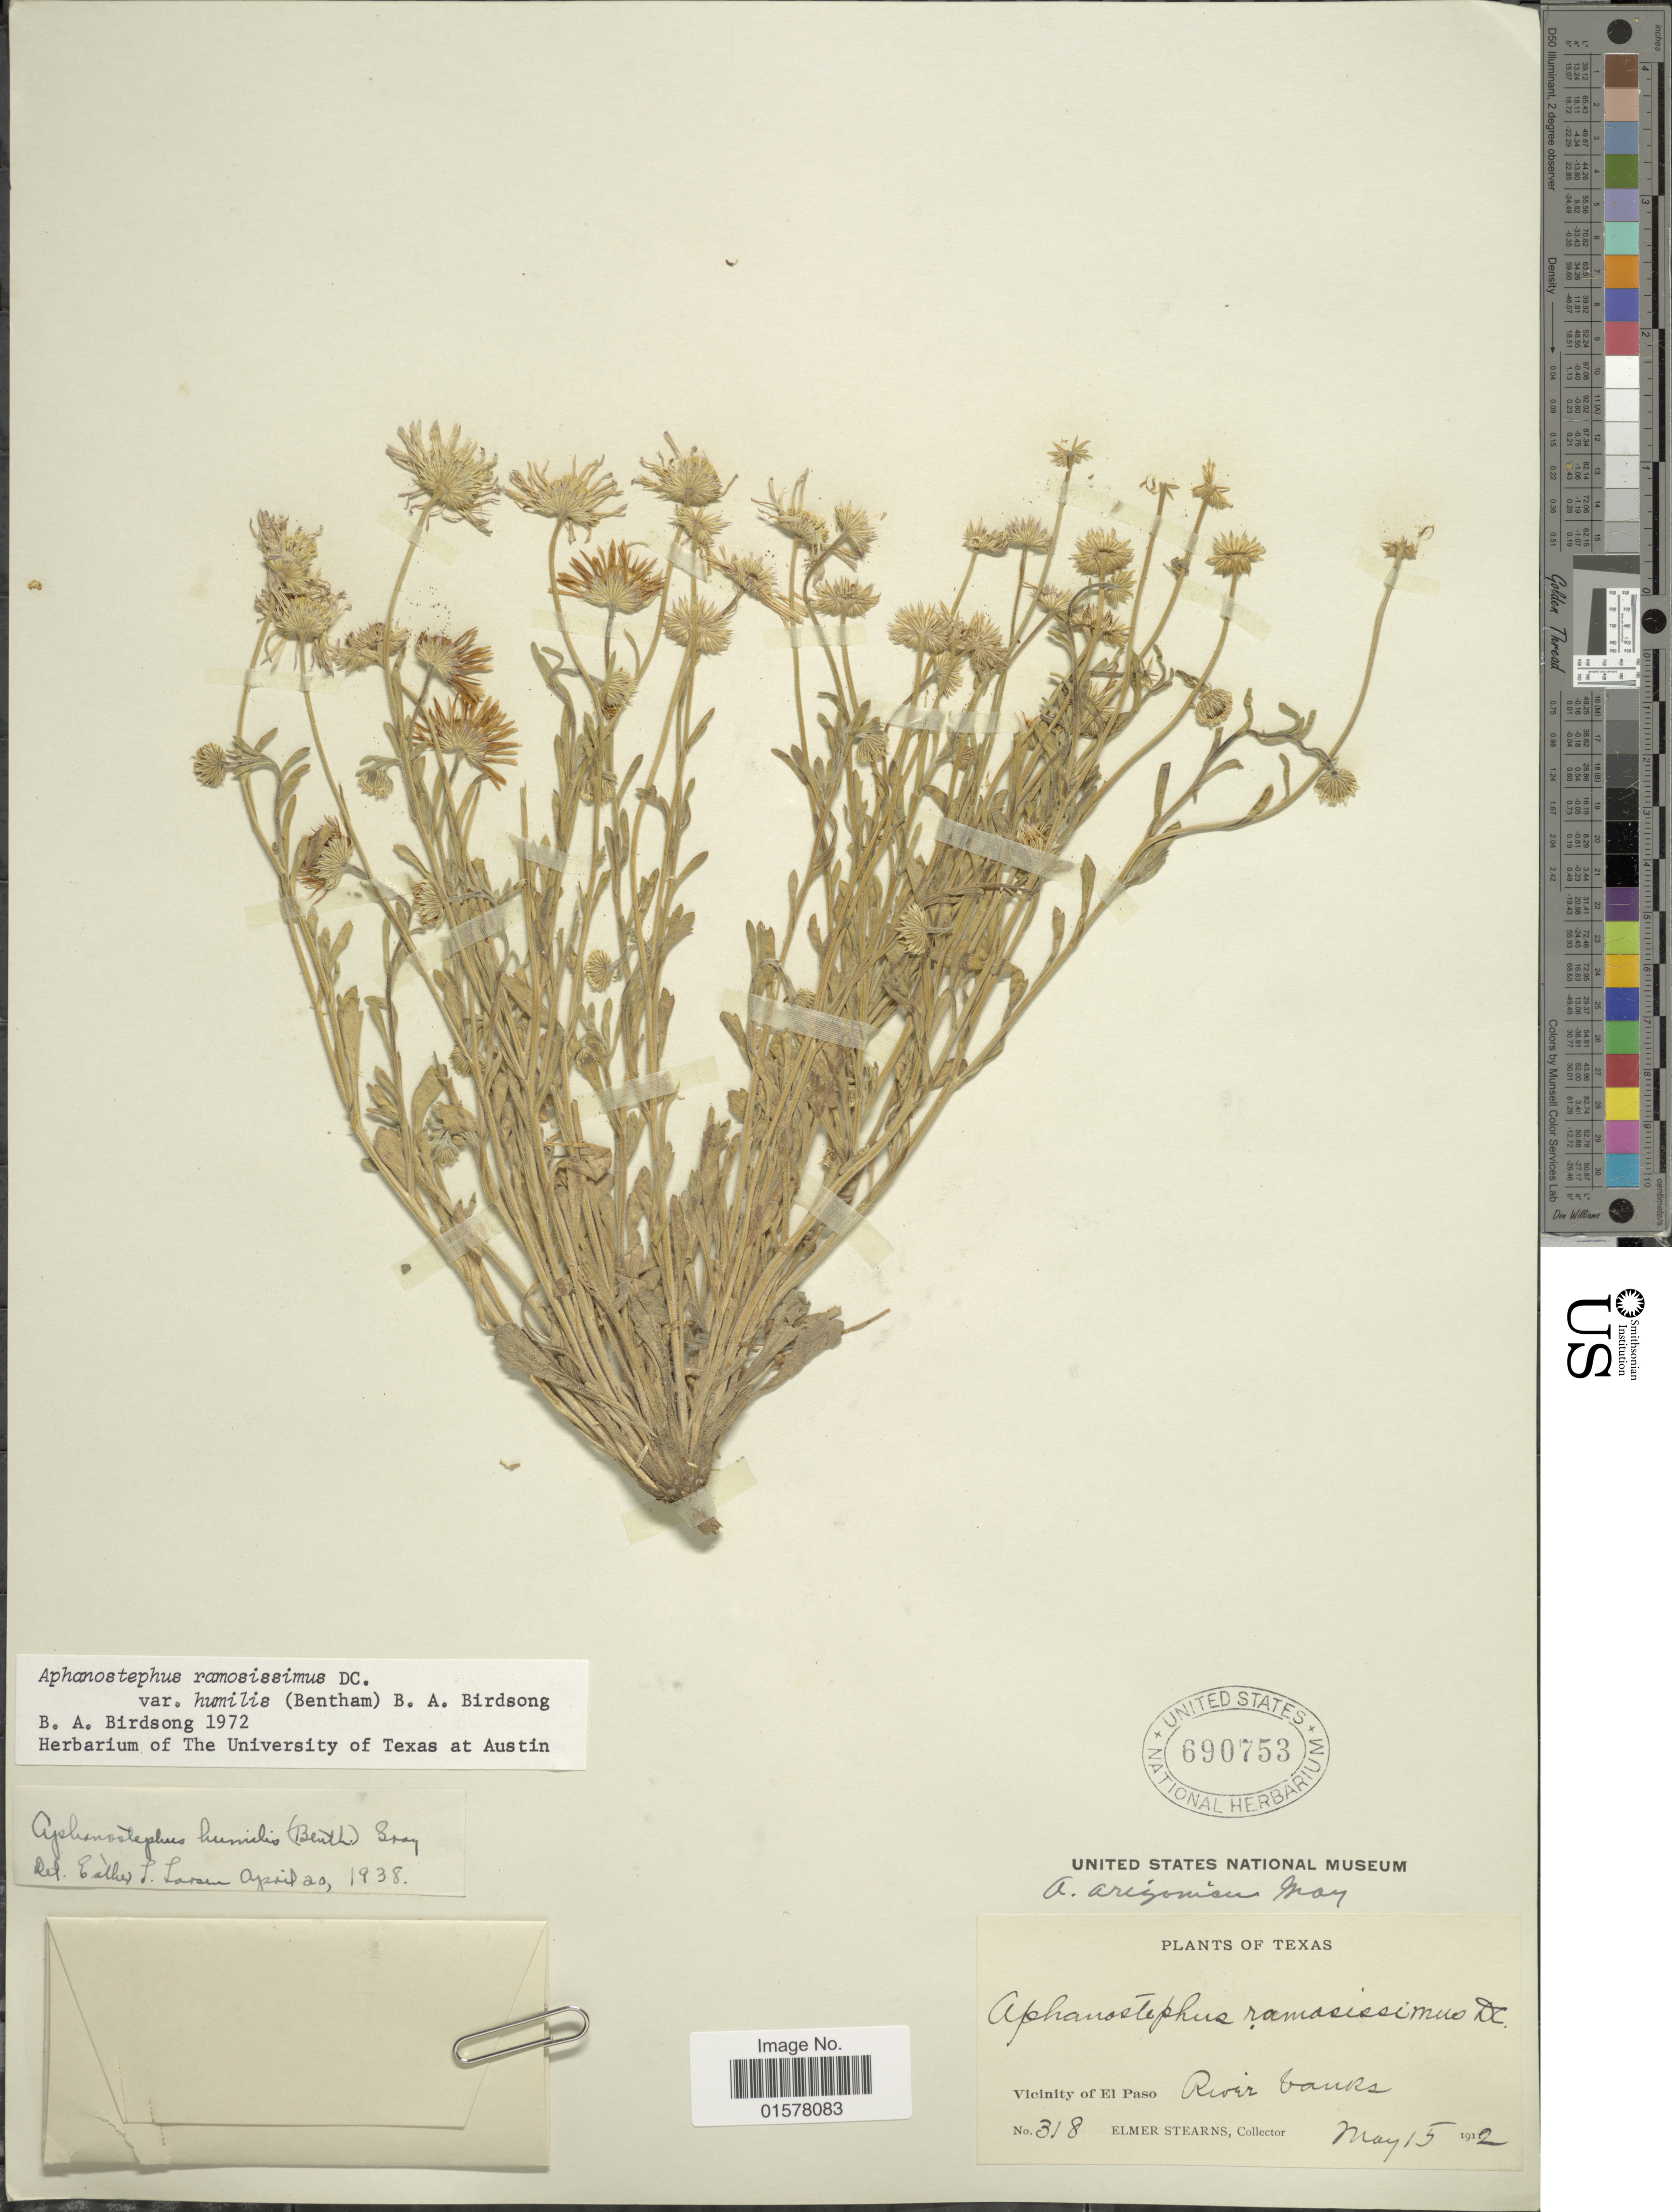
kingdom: Plantae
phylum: Tracheophyta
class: Magnoliopsida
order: Asterales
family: Asteraceae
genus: Aphanostephus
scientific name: Aphanostephus ramosissimus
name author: DC.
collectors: E. Stearns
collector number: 318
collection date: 1912-05-15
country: United States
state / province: Texas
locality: Vicinity of El Paso, River Banks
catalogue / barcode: US 690753